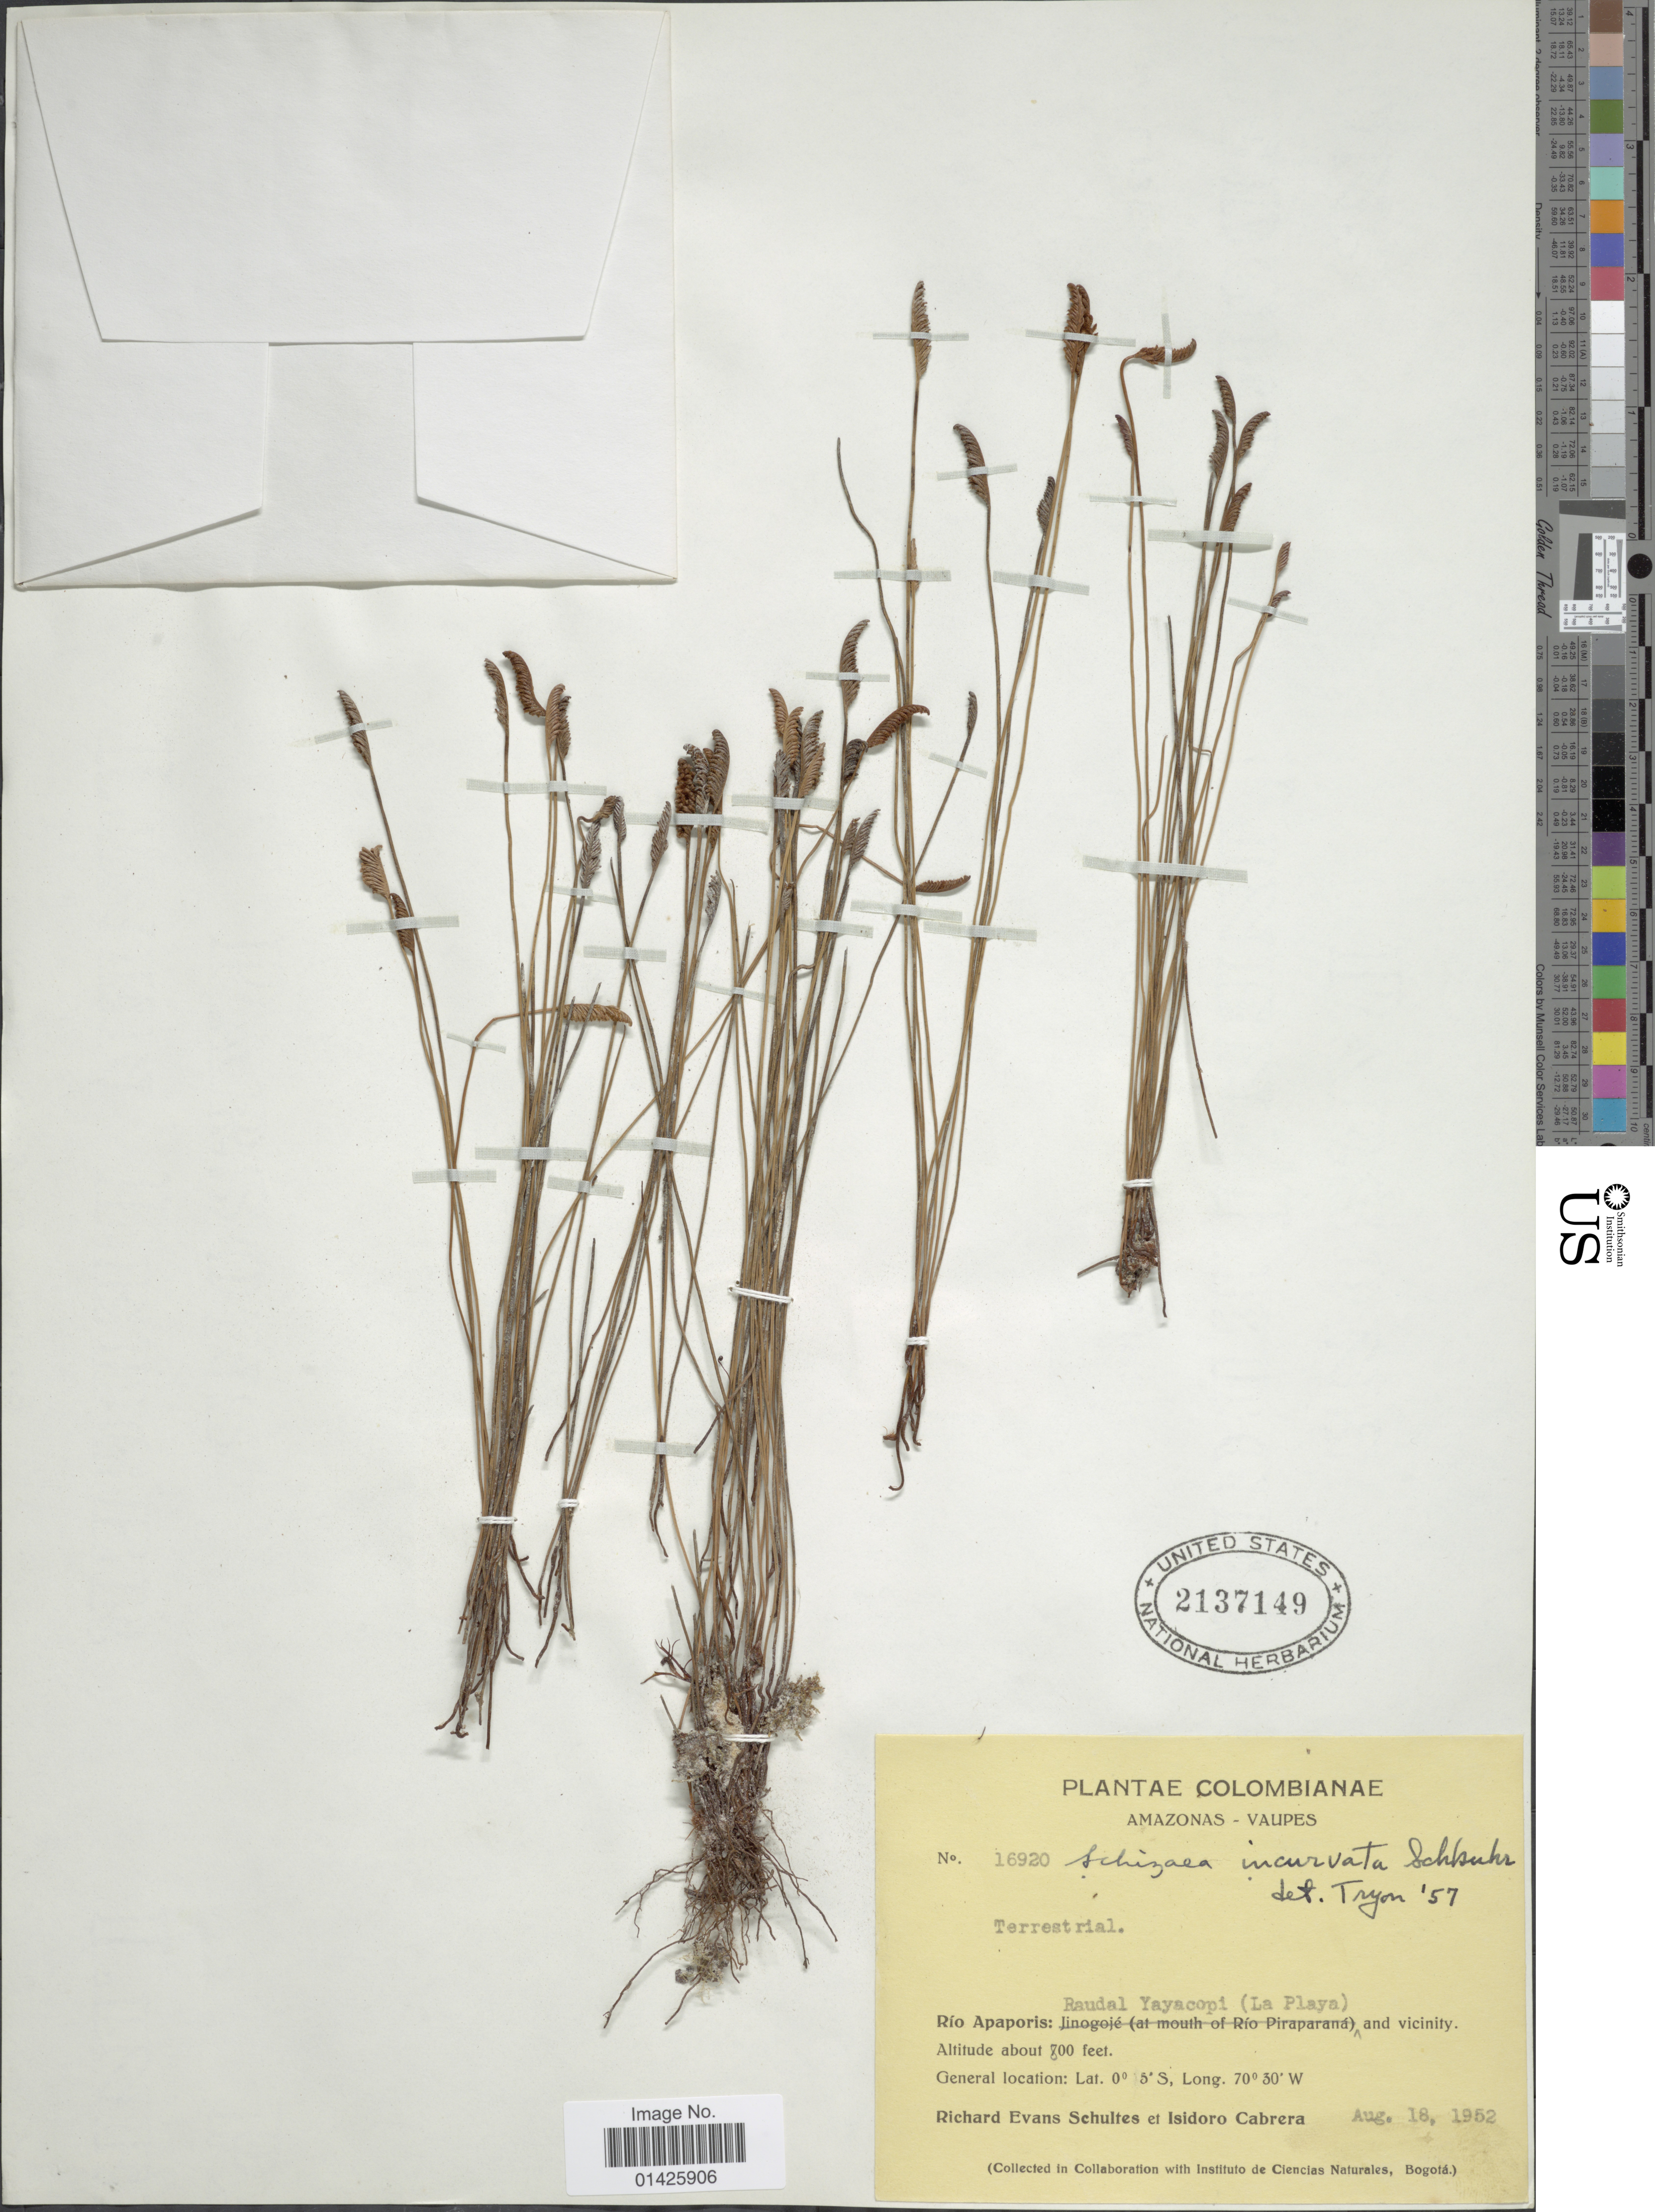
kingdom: Plantae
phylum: Tracheophyta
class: Polypodiopsida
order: Schizaeales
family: Schizaeaceae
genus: Schizaea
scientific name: Schizaea incurvata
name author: Schkuhr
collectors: R. E. Schultes & I. Cabrera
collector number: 16920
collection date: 1952-08-18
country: Colombia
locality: Amazonas-Vaupes, Río Apaporis: Raudal Yayacopi (La Playa) and vicinity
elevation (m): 244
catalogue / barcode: US 213749